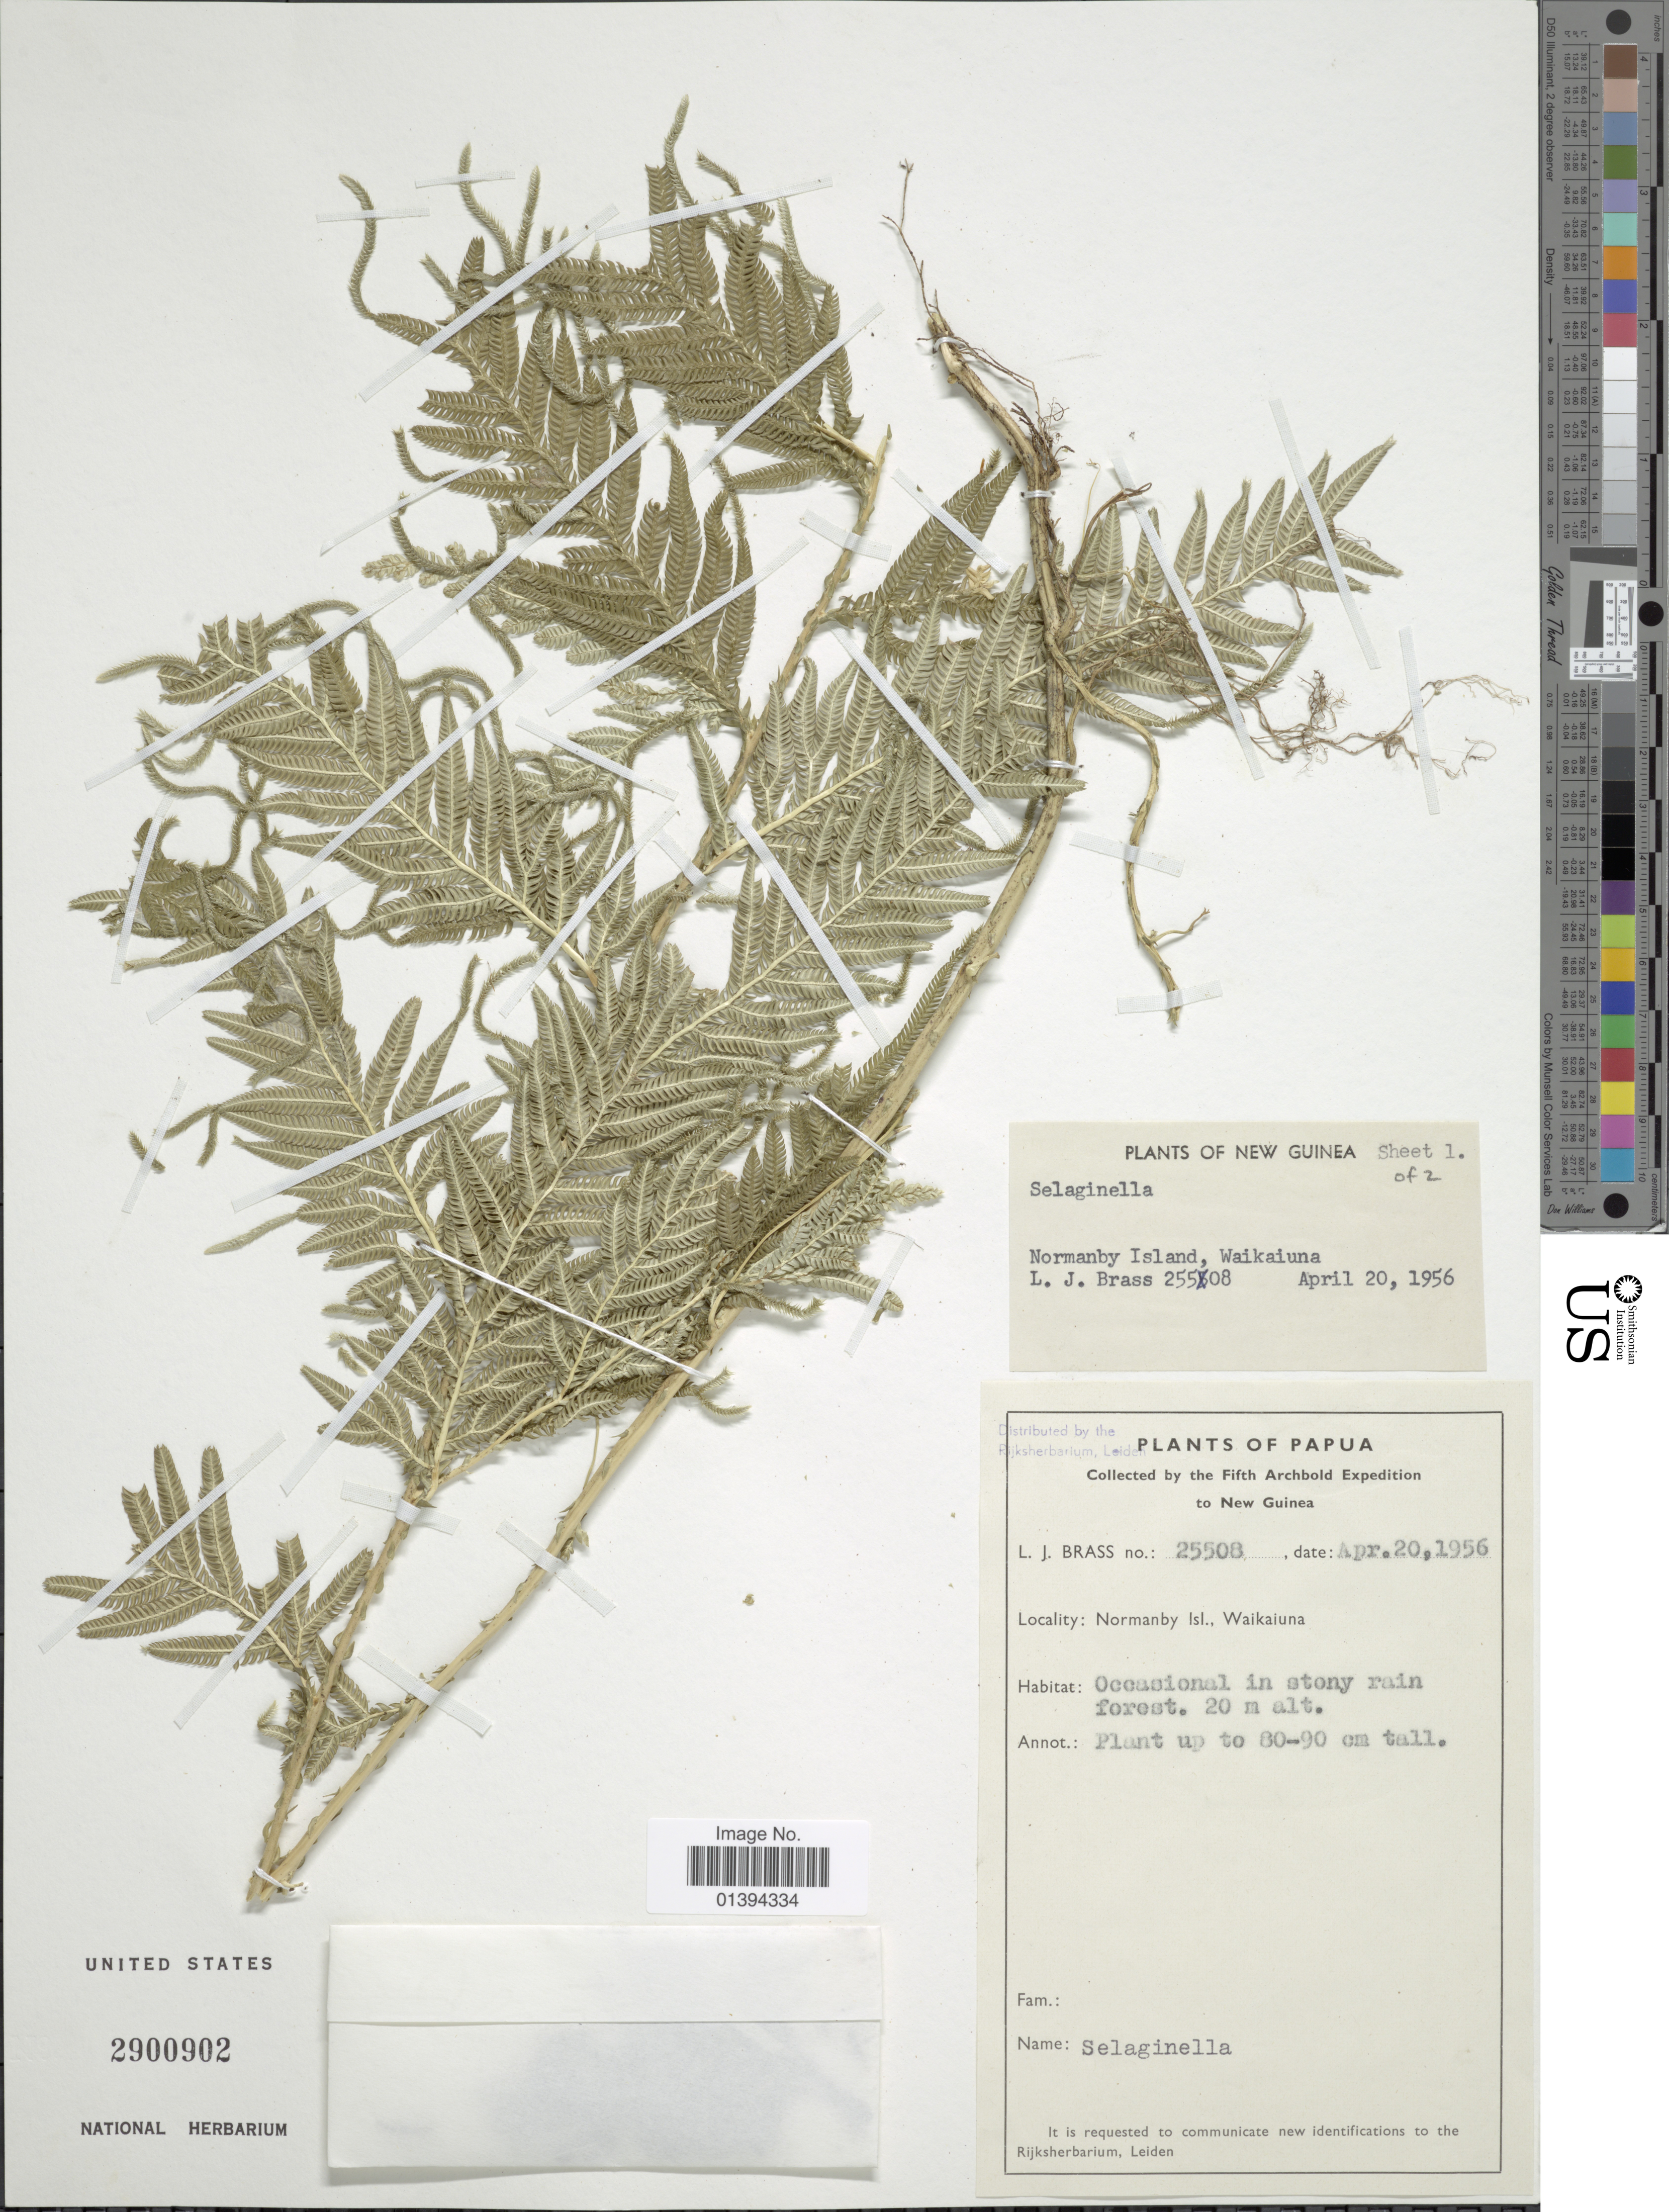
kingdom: Plantae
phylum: Tracheophyta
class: Lycopodiopsida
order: Selaginellales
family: Selaginellaceae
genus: Selaginella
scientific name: Selaginella sp.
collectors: L. J. Brass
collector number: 25508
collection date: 1956-04-20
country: Papua New Guinea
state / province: Milne Bay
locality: Normanby Island, Waikaiuna, New Guinea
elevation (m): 20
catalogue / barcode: US 2900902